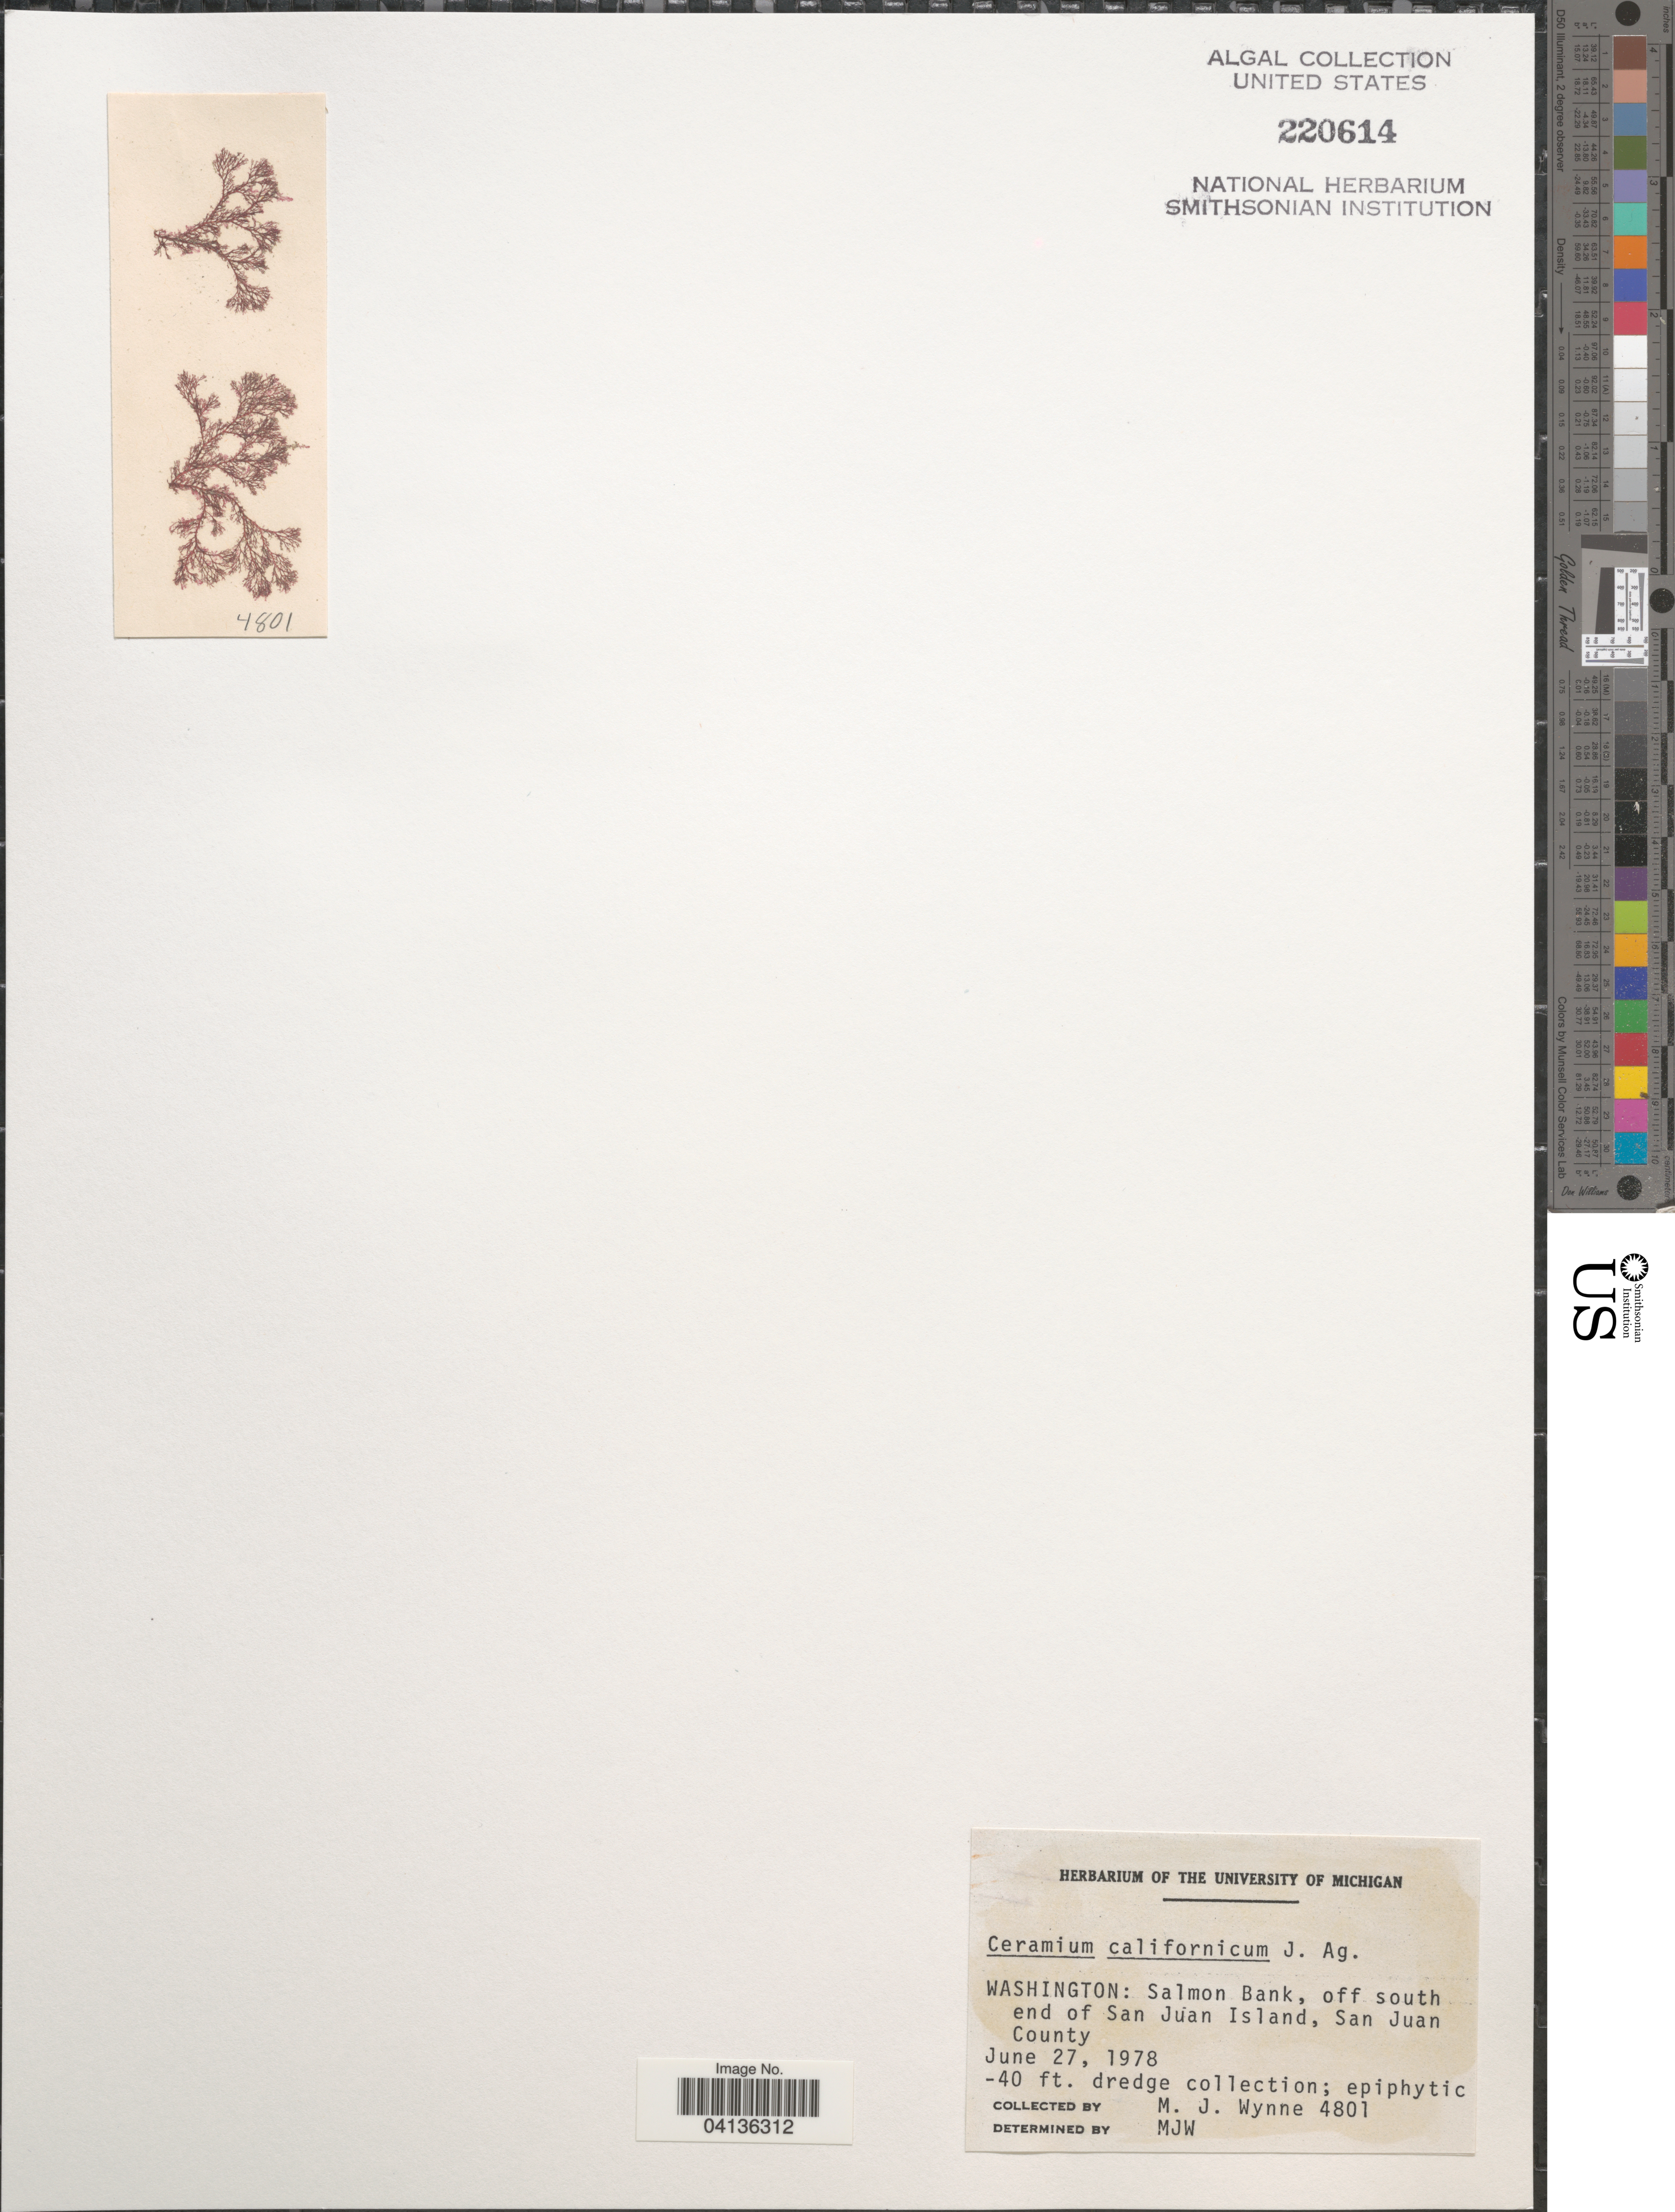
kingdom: Plantae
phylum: Rhodophyta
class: Florideophyceae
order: Ceramiales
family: Ceramiaceae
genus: Ceramium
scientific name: Ceramium californicum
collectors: M.J. Wynne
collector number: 4801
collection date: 1978-06-27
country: United States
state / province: Washington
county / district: San Juan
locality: Salmon Bank, off south end of San Juan Island, San Juan County.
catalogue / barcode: US 220614